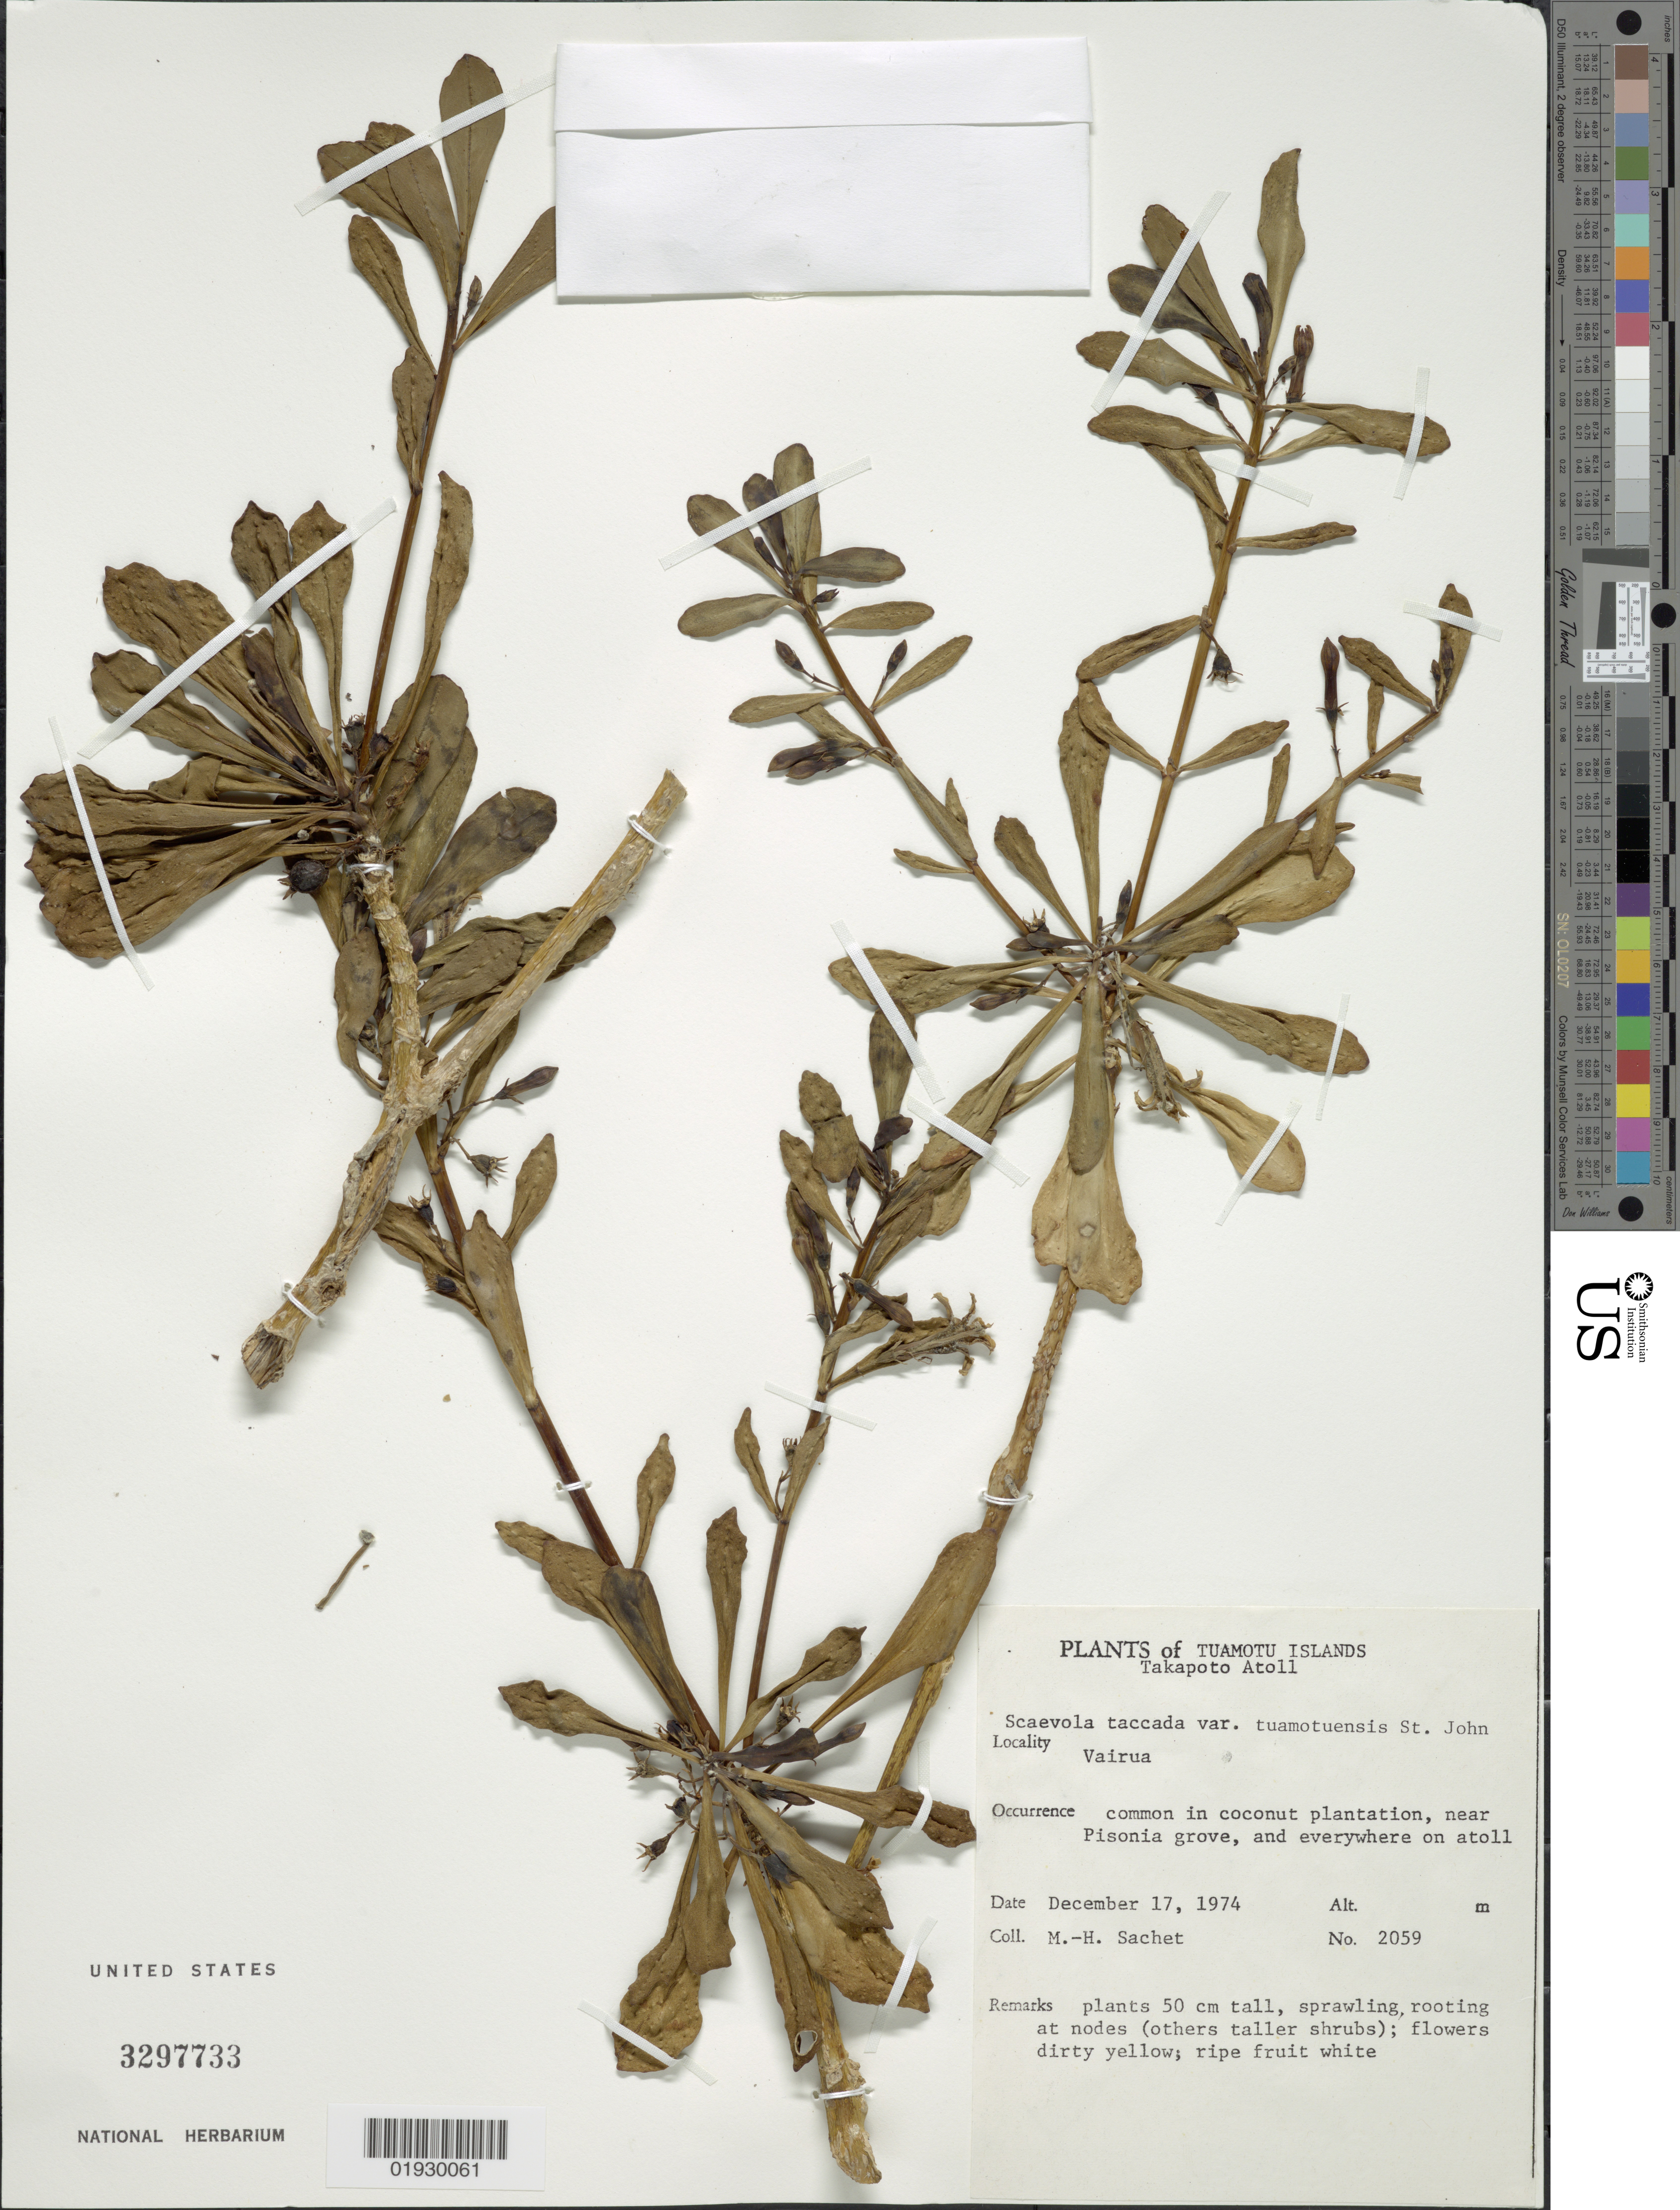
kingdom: Plantae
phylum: Tracheophyta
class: Magnoliopsida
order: Asterales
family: Goodeniaceae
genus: Scaevola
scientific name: Scaevola taccada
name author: (Gaertn.) Roxb.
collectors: M.-H. Sachet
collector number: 2059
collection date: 1974-12-17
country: French Polynesia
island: Takapoto Atoll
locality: Tuamotu Islands, Takapoto Atoll, Vairua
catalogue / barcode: US 3297733